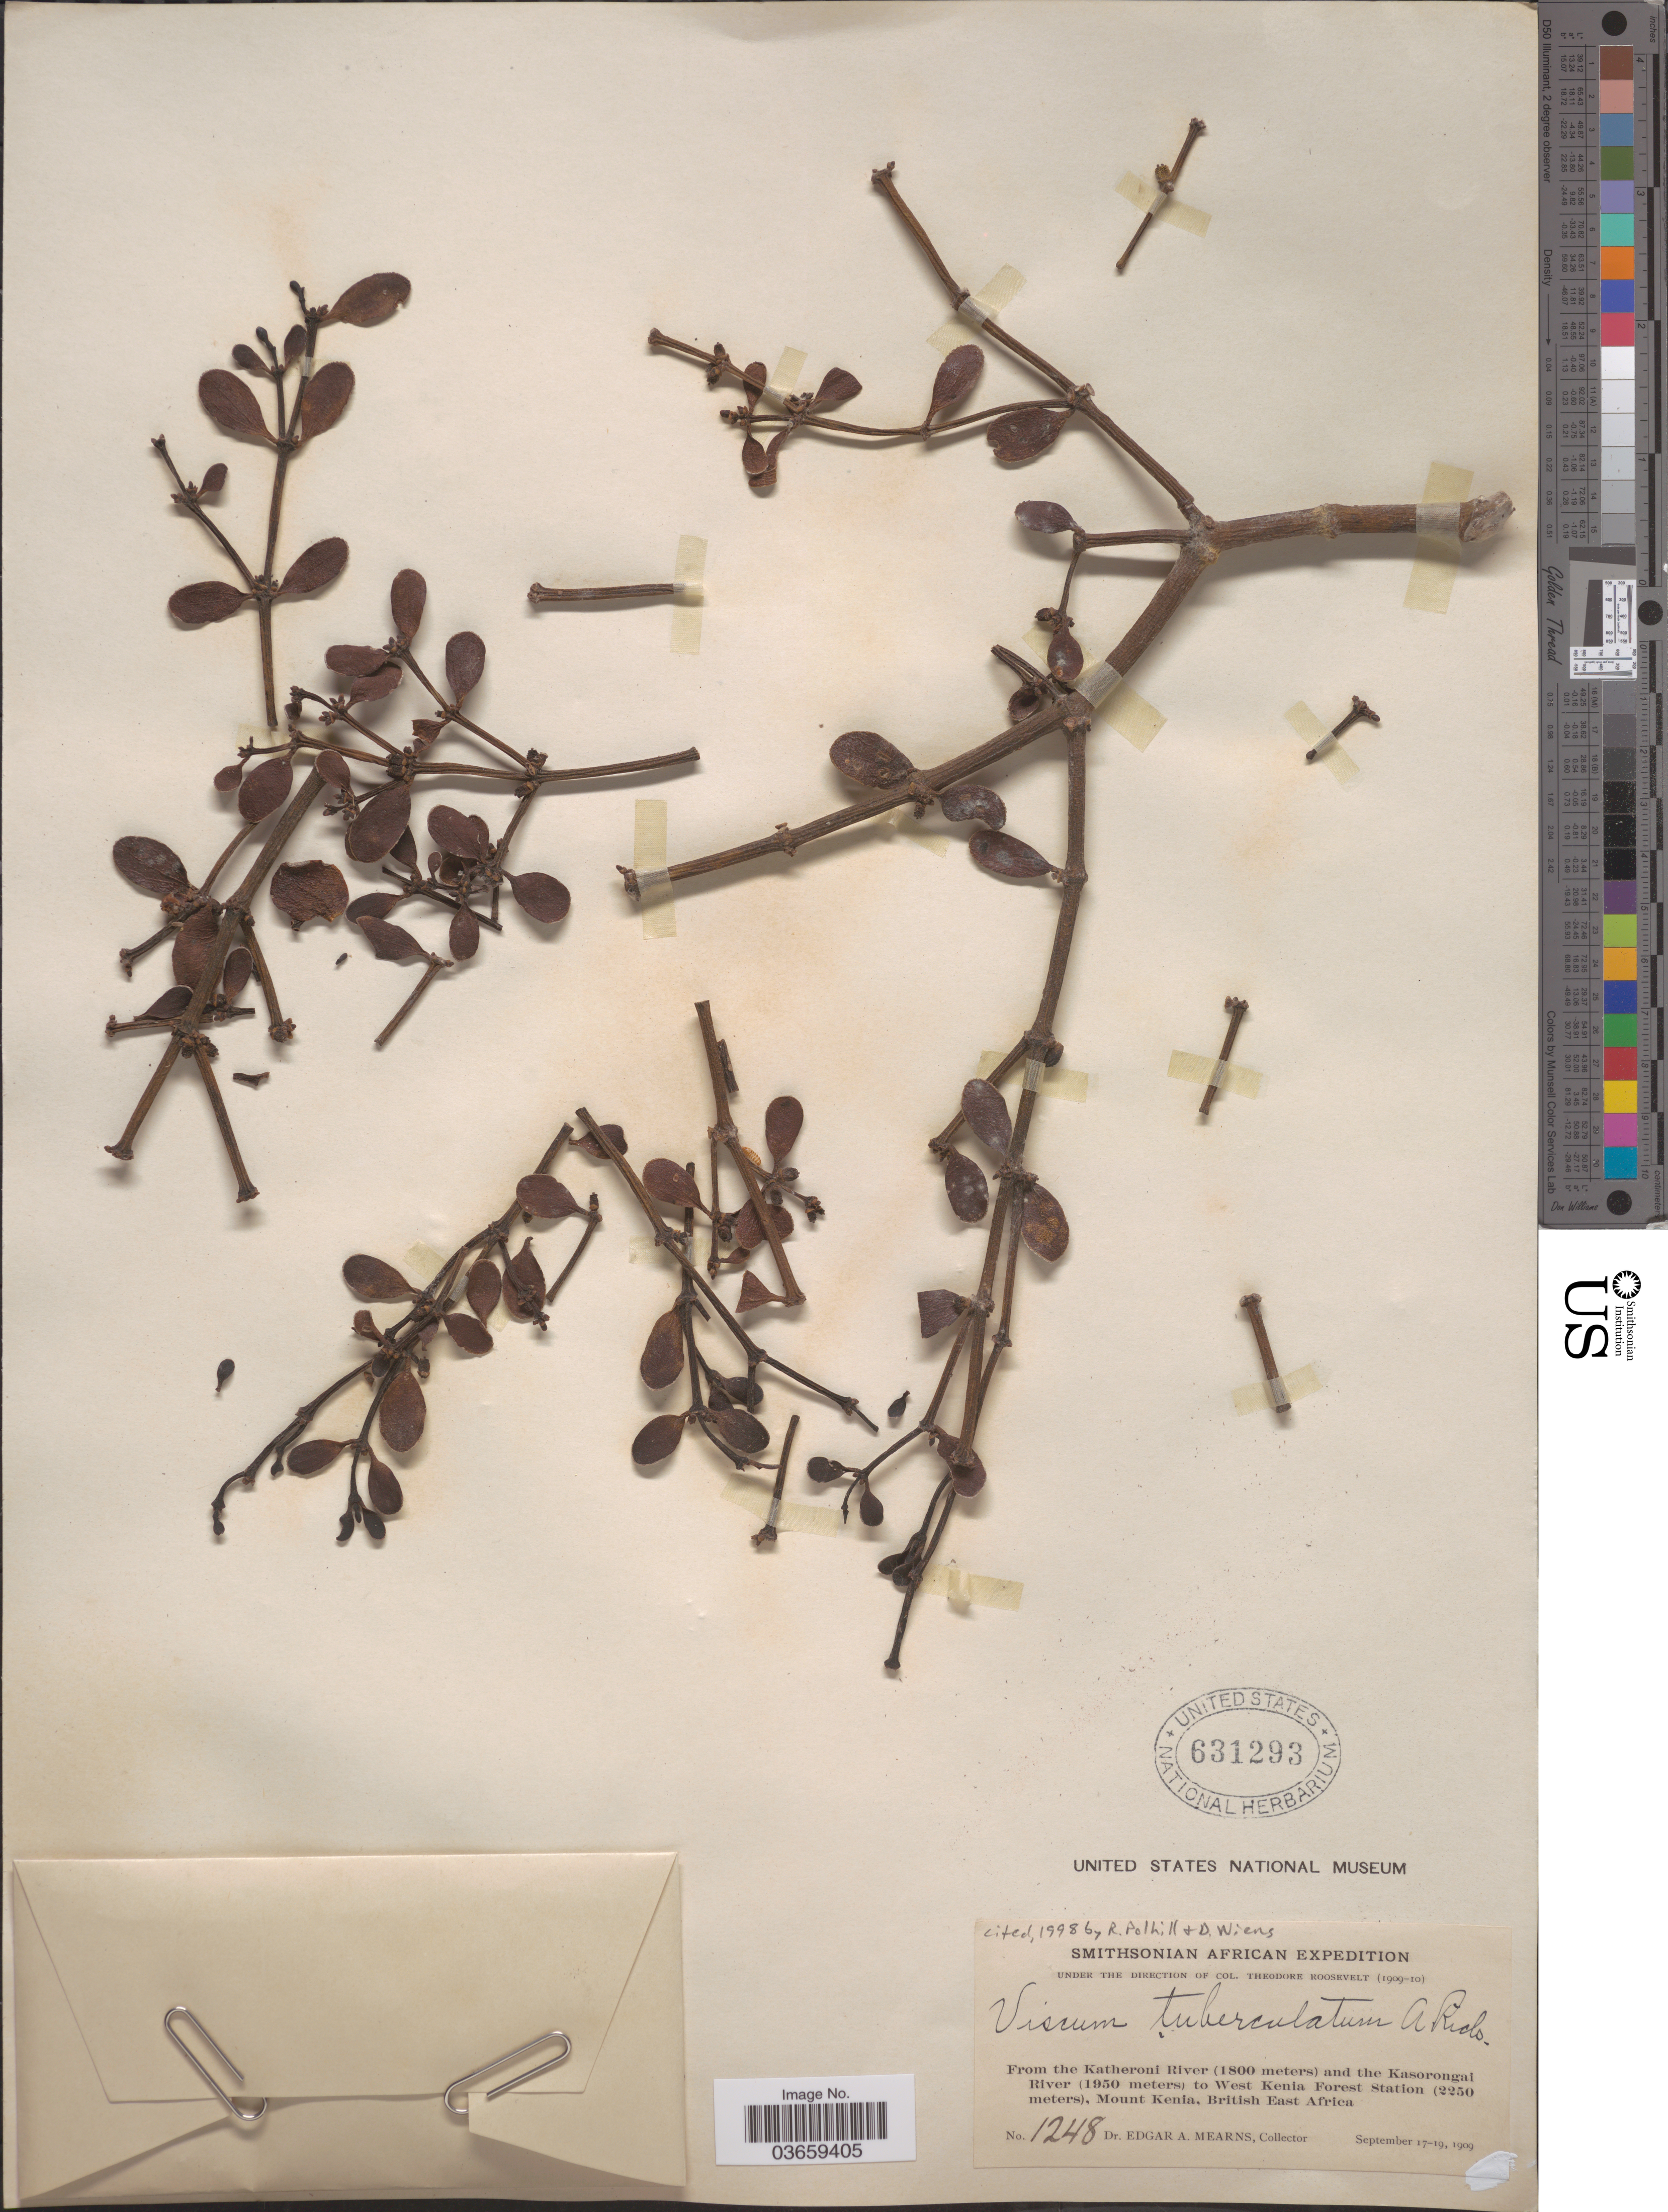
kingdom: Plantae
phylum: Tracheophyta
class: Magnoliopsida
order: Santalales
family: Viscaceae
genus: Viscum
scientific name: Viscum tuberculatum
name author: A. Rich.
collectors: E. A. Mearns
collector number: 1248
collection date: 1909-09-17/1909-09-19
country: Kenya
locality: From the Katheroni River and the Kasorongai River to West Kenia Forest Station, Mount Kenia, British East Africa.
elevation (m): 1800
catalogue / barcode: US 631293